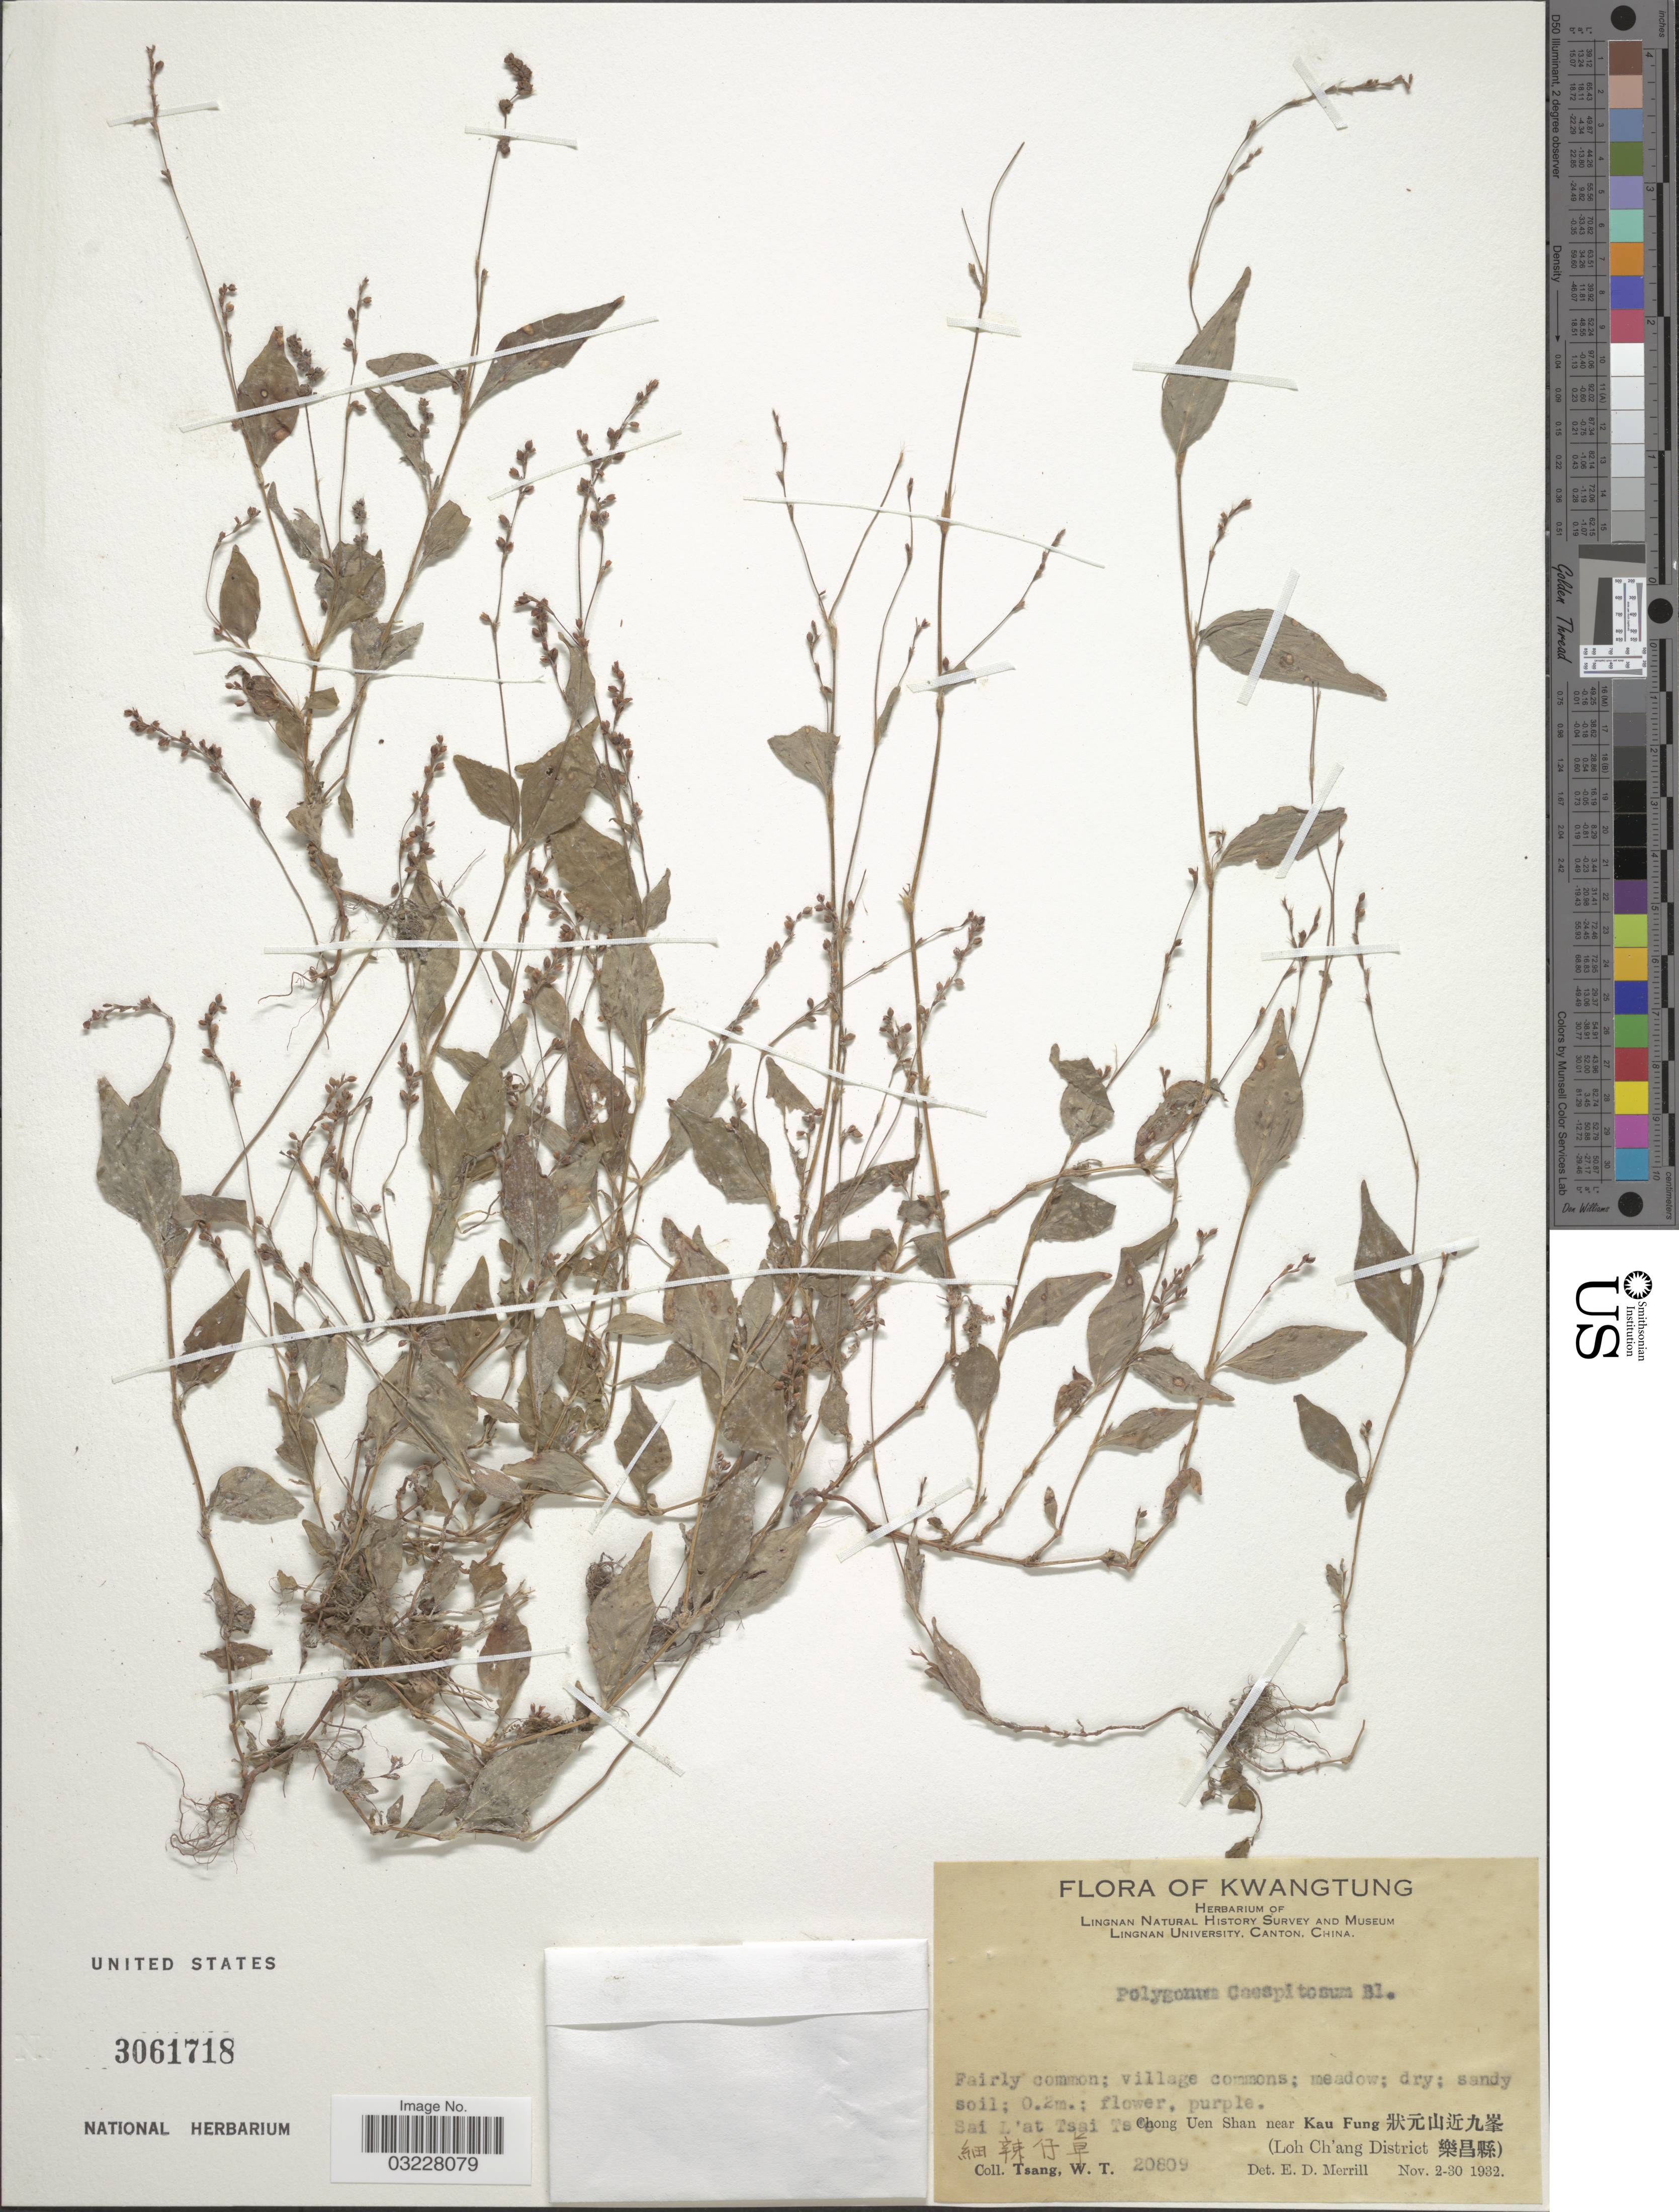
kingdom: Plantae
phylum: Tracheophyta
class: Magnoliopsida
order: Caryophyllales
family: Polygonaceae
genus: Polygonum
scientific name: Polygonum caespitosum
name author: Blume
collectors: W. T. Tsang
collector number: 20809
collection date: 1932-11-02/1932-11-30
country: China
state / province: Guangdong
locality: Kwangtung. Sai L'at Tsai Ts'o [interpreted]. [unsure placement] Chong Uen Shan near Kau Fung X. (Loh Ch'ang District X).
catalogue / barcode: US 3061718